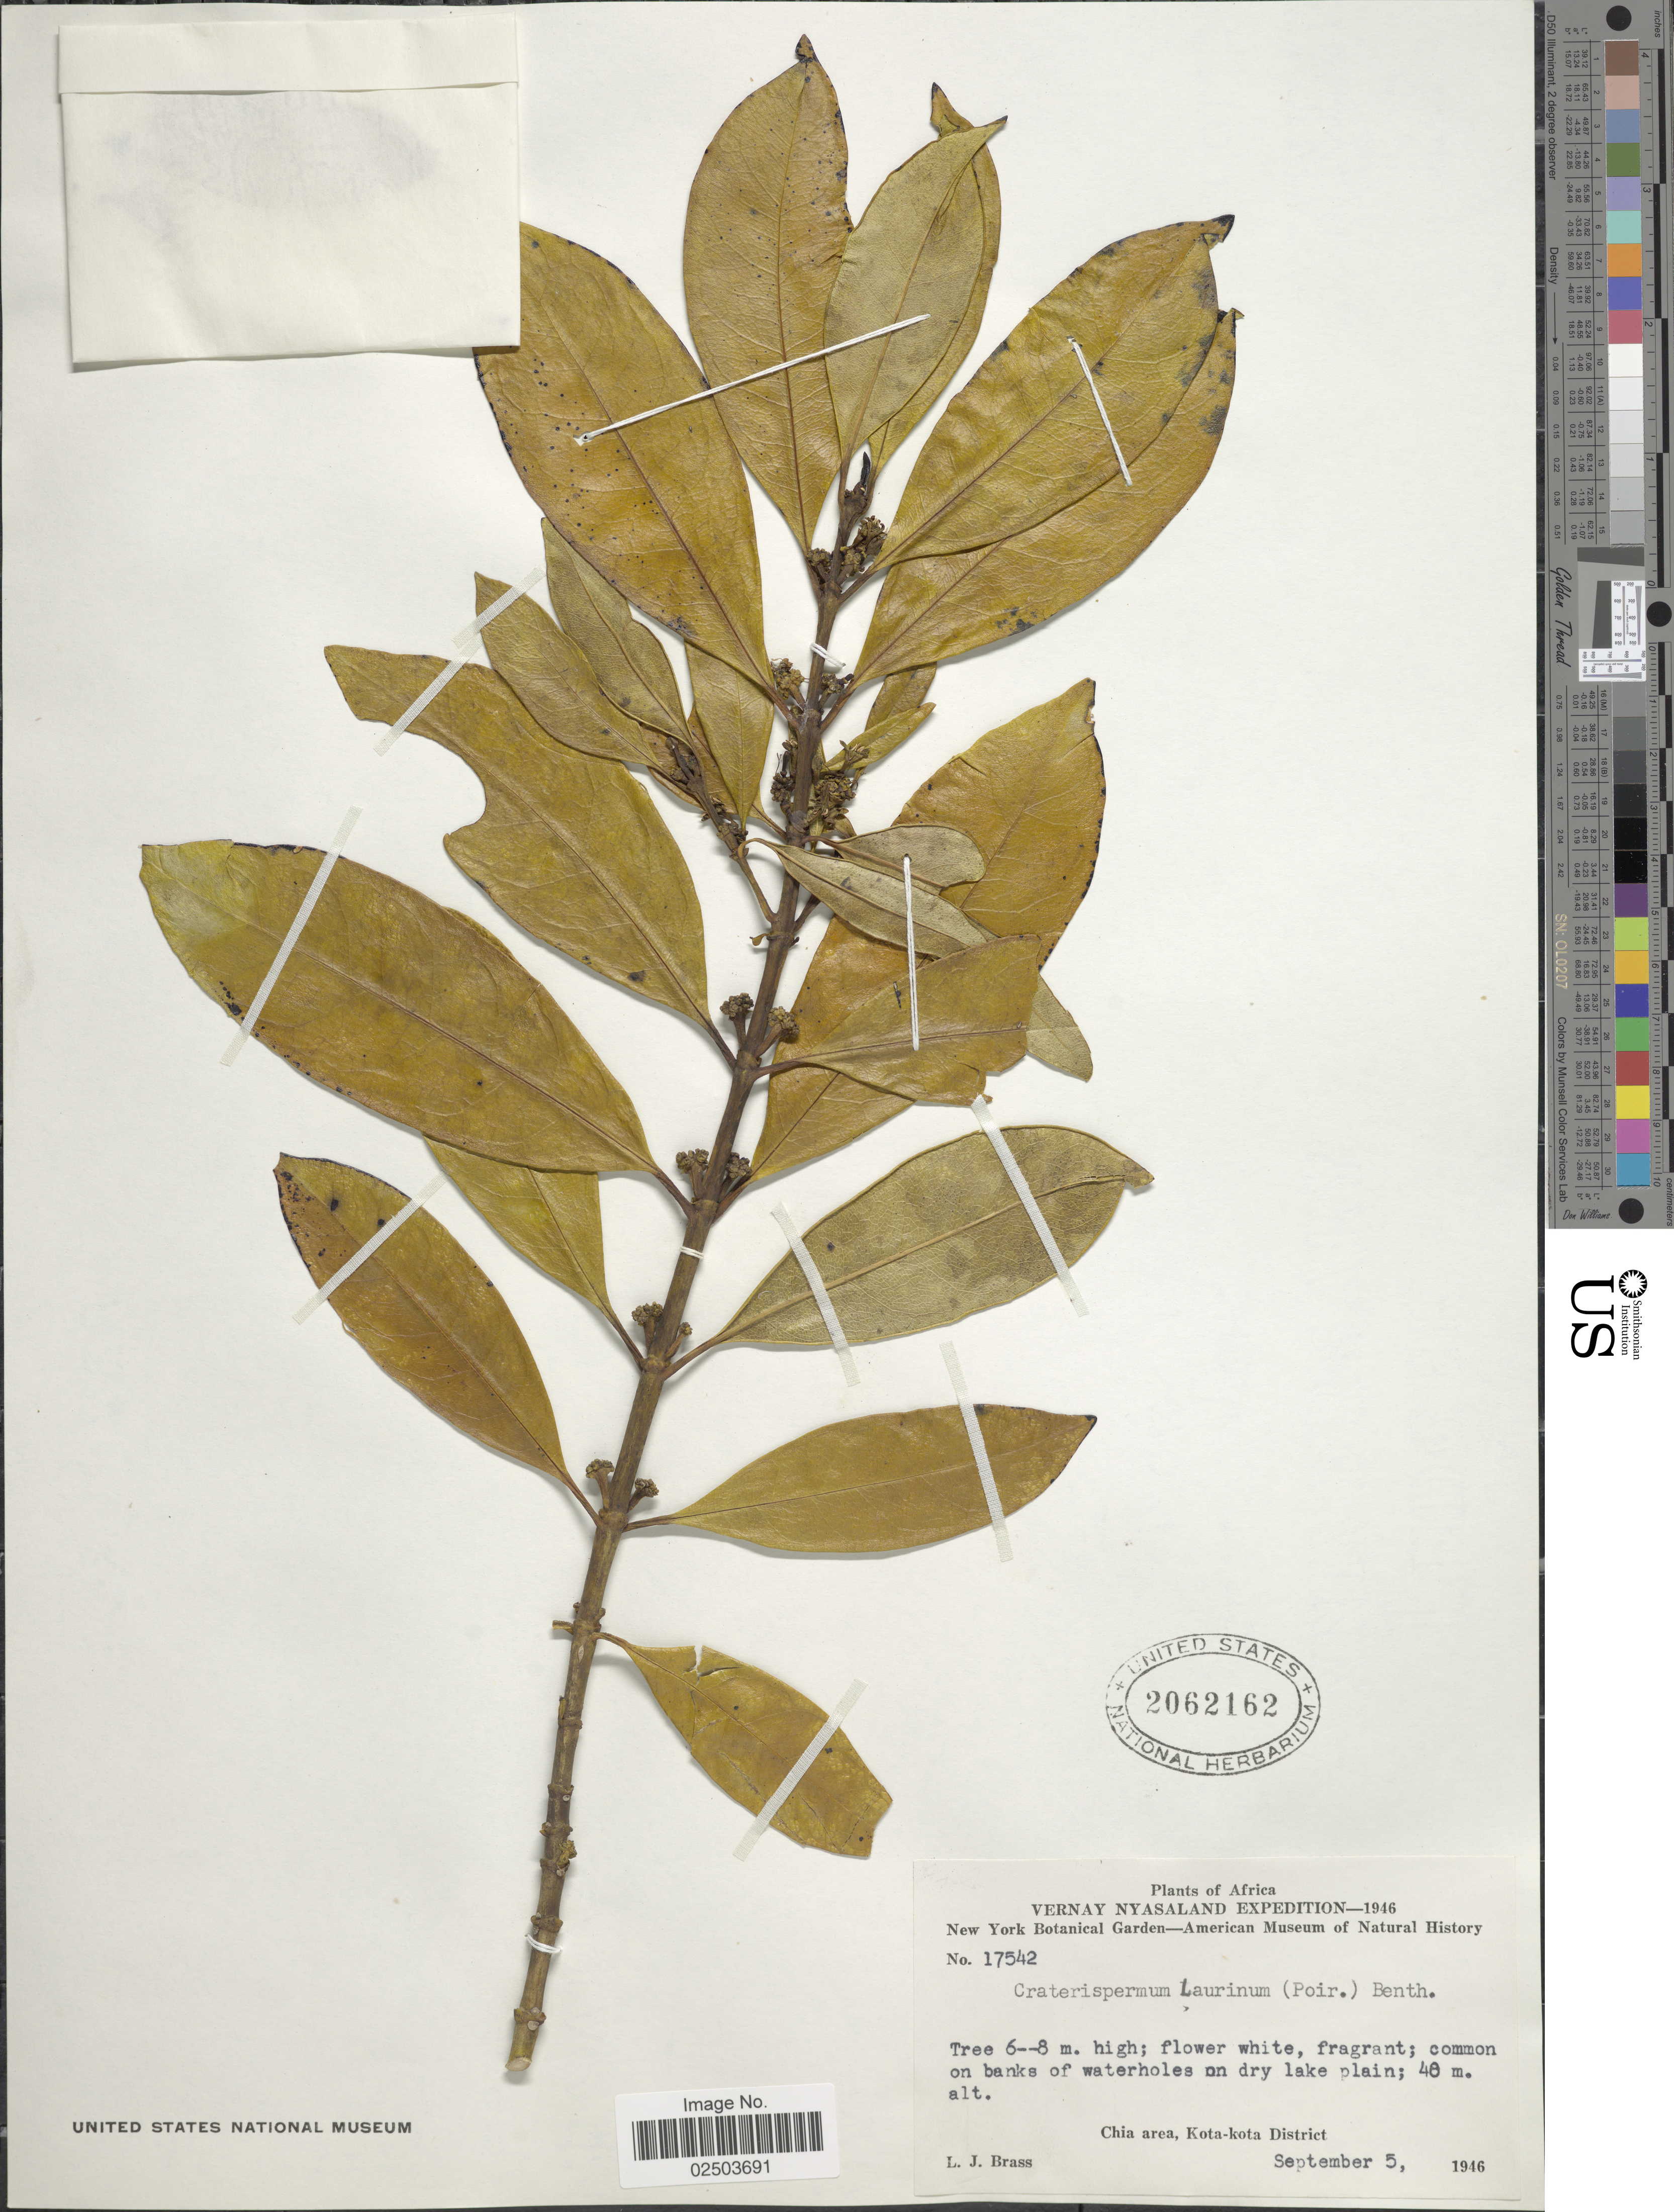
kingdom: Plantae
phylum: Tracheophyta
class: Magnoliopsida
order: Gentianales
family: Rubiaceae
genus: Craterispermum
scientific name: Craterispermum laurinum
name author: (Poir.) Benth.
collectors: L. J. Brass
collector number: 17542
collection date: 1946-09-05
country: Malawi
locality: Vernay Nyasaland. common on banks of waterholes on dry lake plain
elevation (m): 40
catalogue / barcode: US 2062162